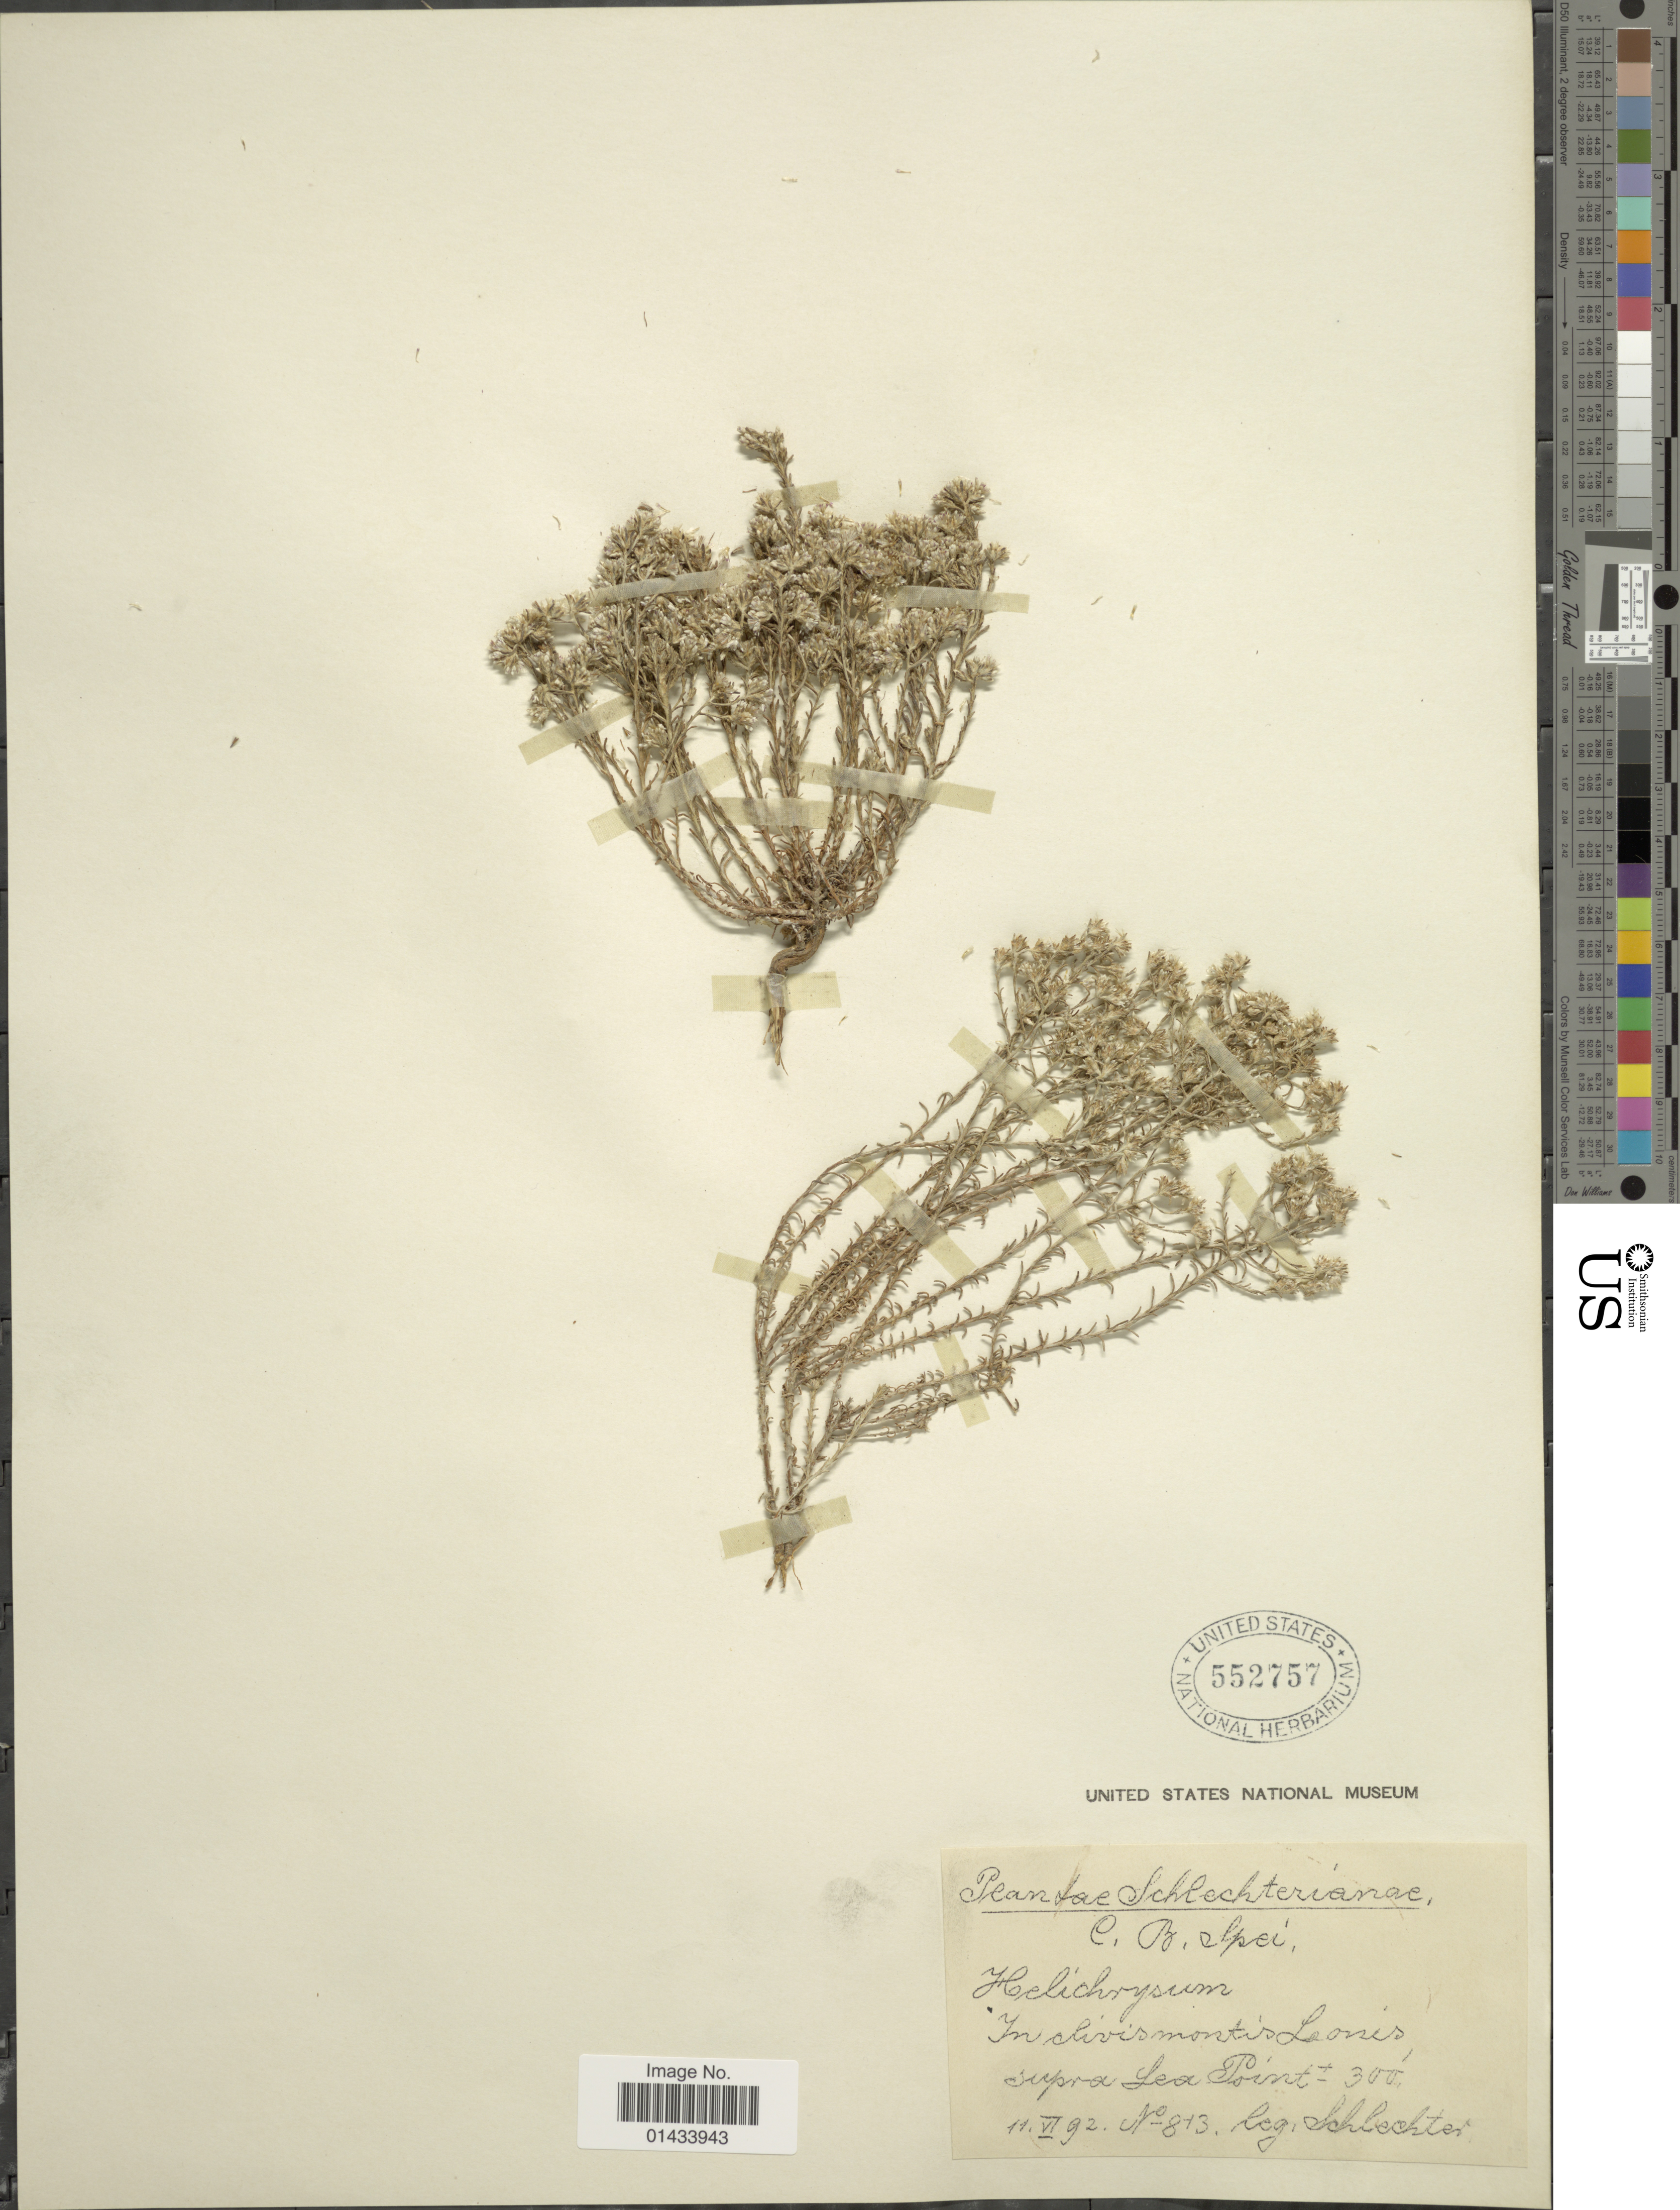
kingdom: Plantae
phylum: Tracheophyta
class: Magnoliopsida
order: Asterales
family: Asteraceae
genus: Helichrysum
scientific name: Helichrysum sp.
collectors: Schlechten.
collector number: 813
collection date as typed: Transcribed d/m/y: 11/6/92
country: South Africa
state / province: Western Cape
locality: In clivis montis Leonis supra Lea Point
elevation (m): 91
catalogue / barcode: US 552757